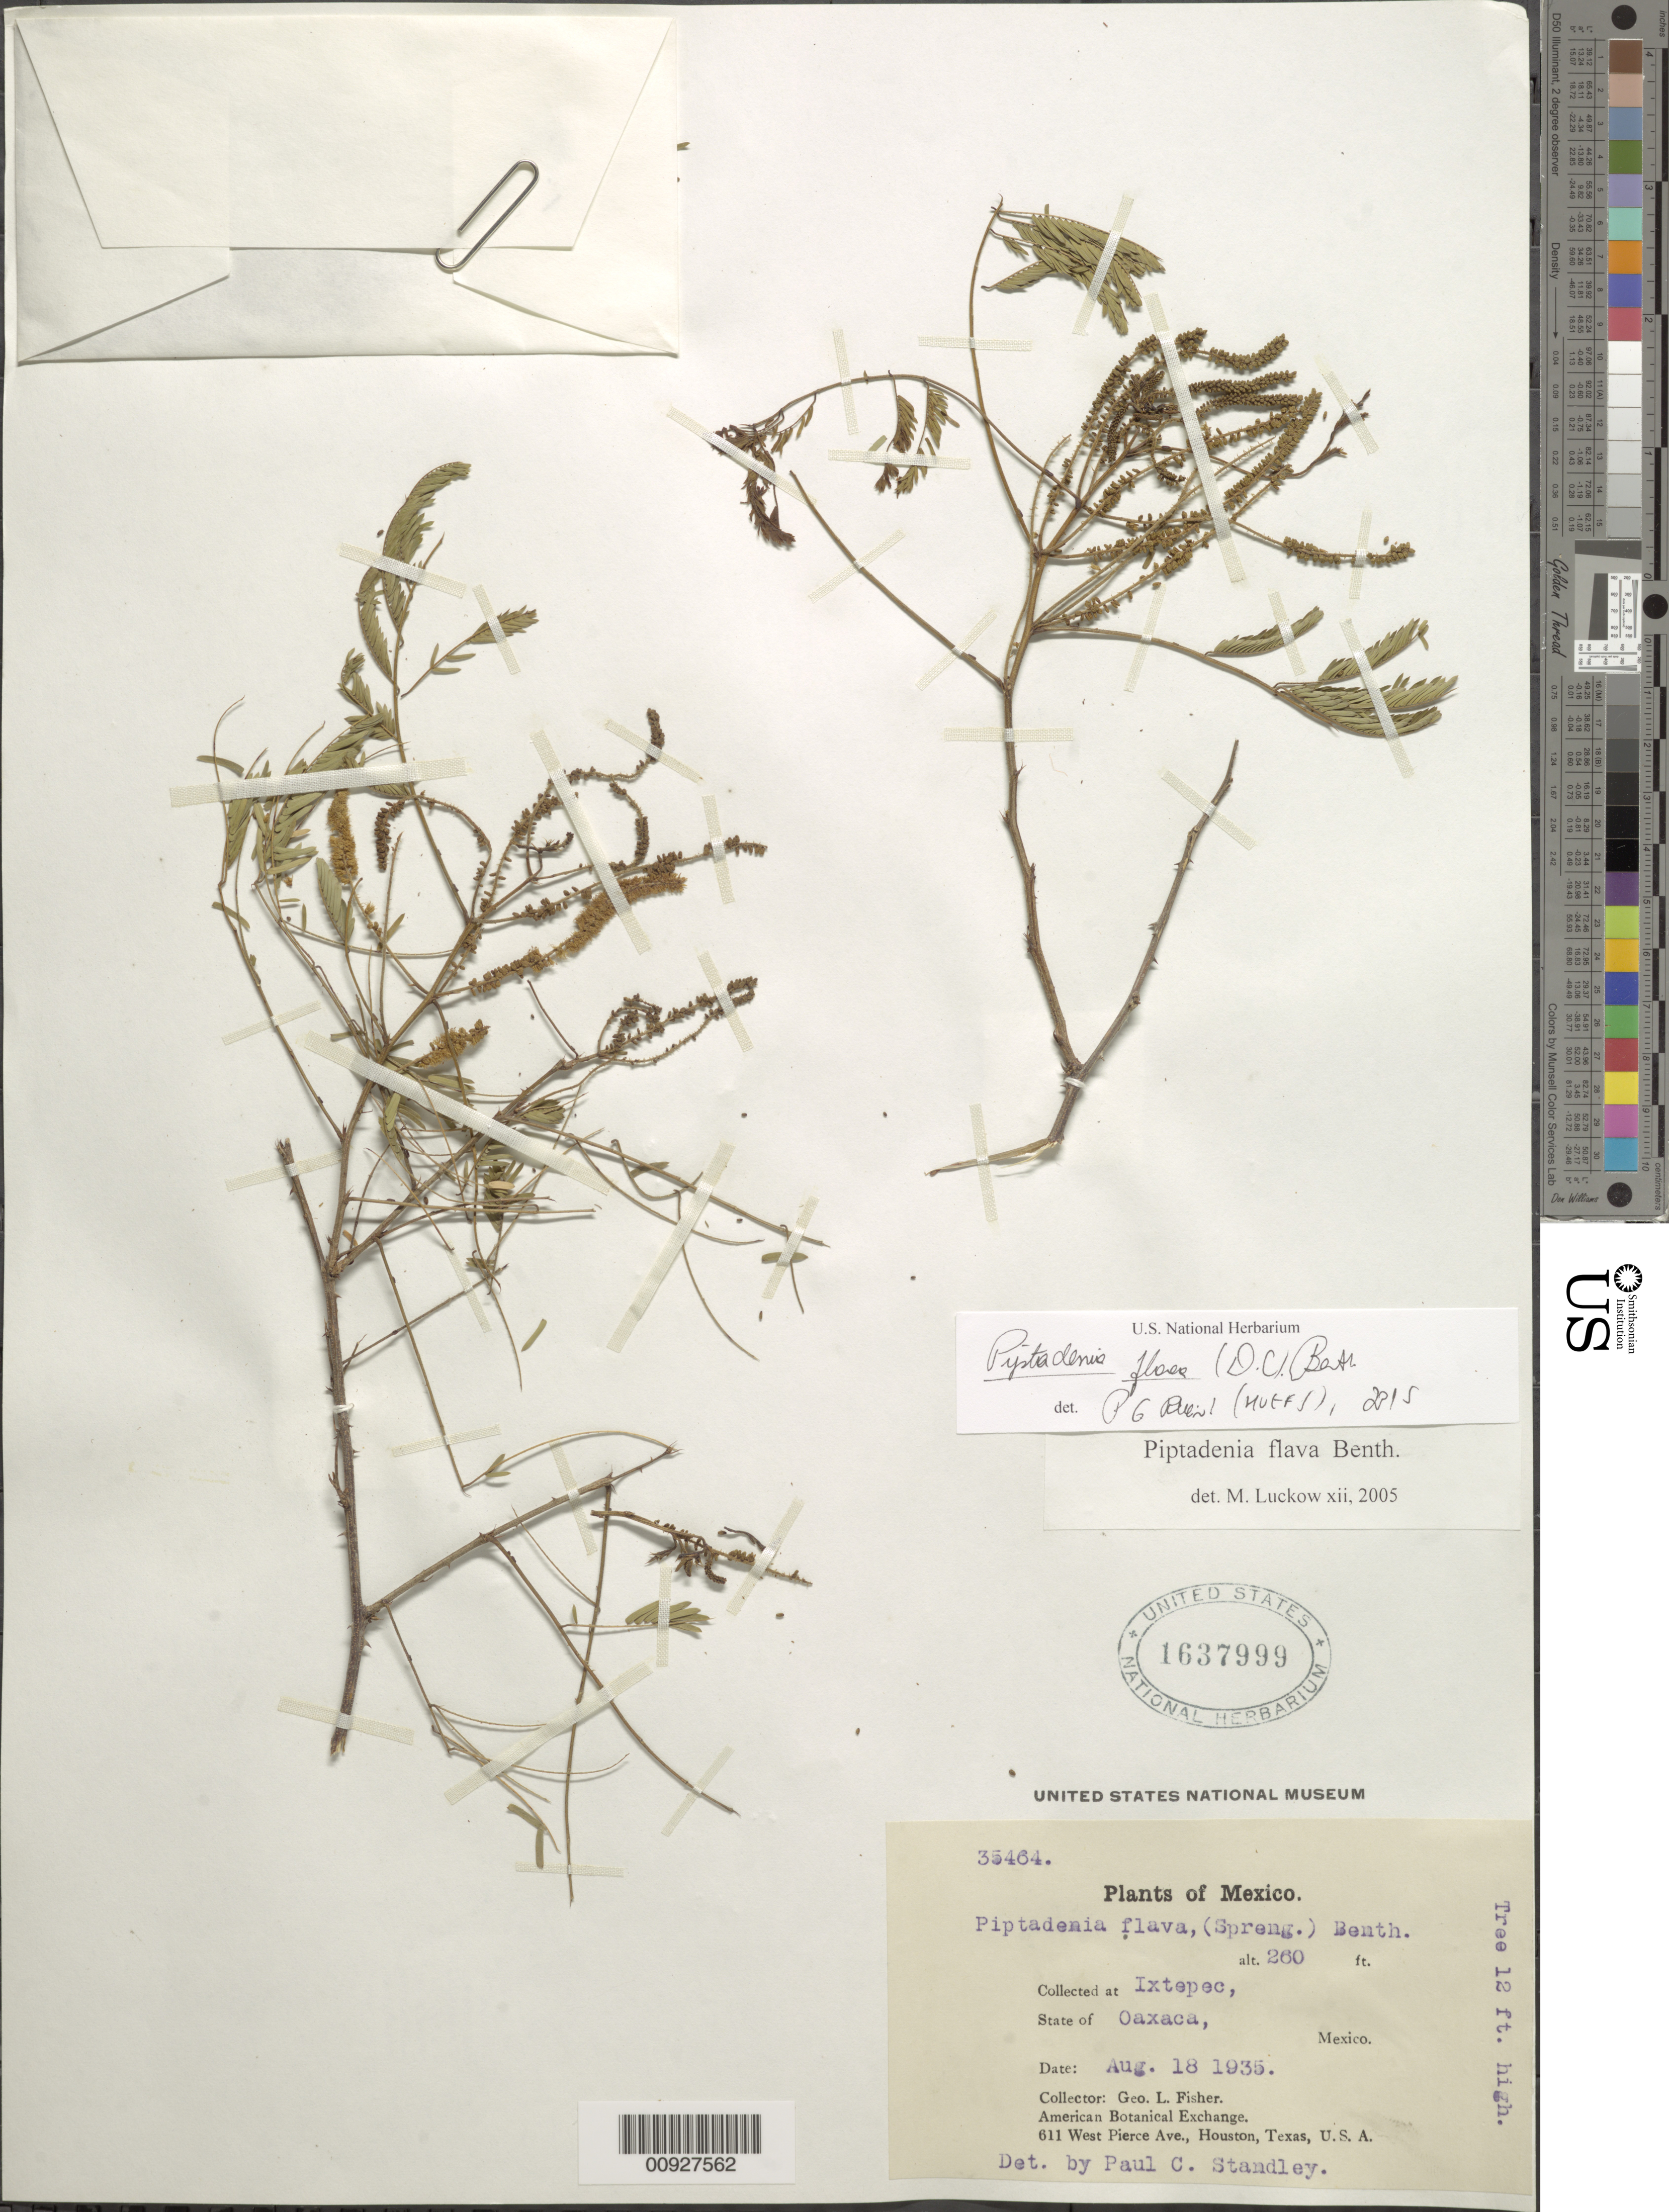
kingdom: Plantae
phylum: Tracheophyta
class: Magnoliopsida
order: Fabales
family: Fabaceae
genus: Piptadenia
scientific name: Piptadenia flava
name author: (DC.) Benth.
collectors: G. L. Fisher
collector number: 35464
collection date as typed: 18 Aug 1935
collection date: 1935-08-18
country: Mexico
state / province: Oaxaca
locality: Ixtepec, State of Oaxaca.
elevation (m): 79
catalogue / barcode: US 1637999